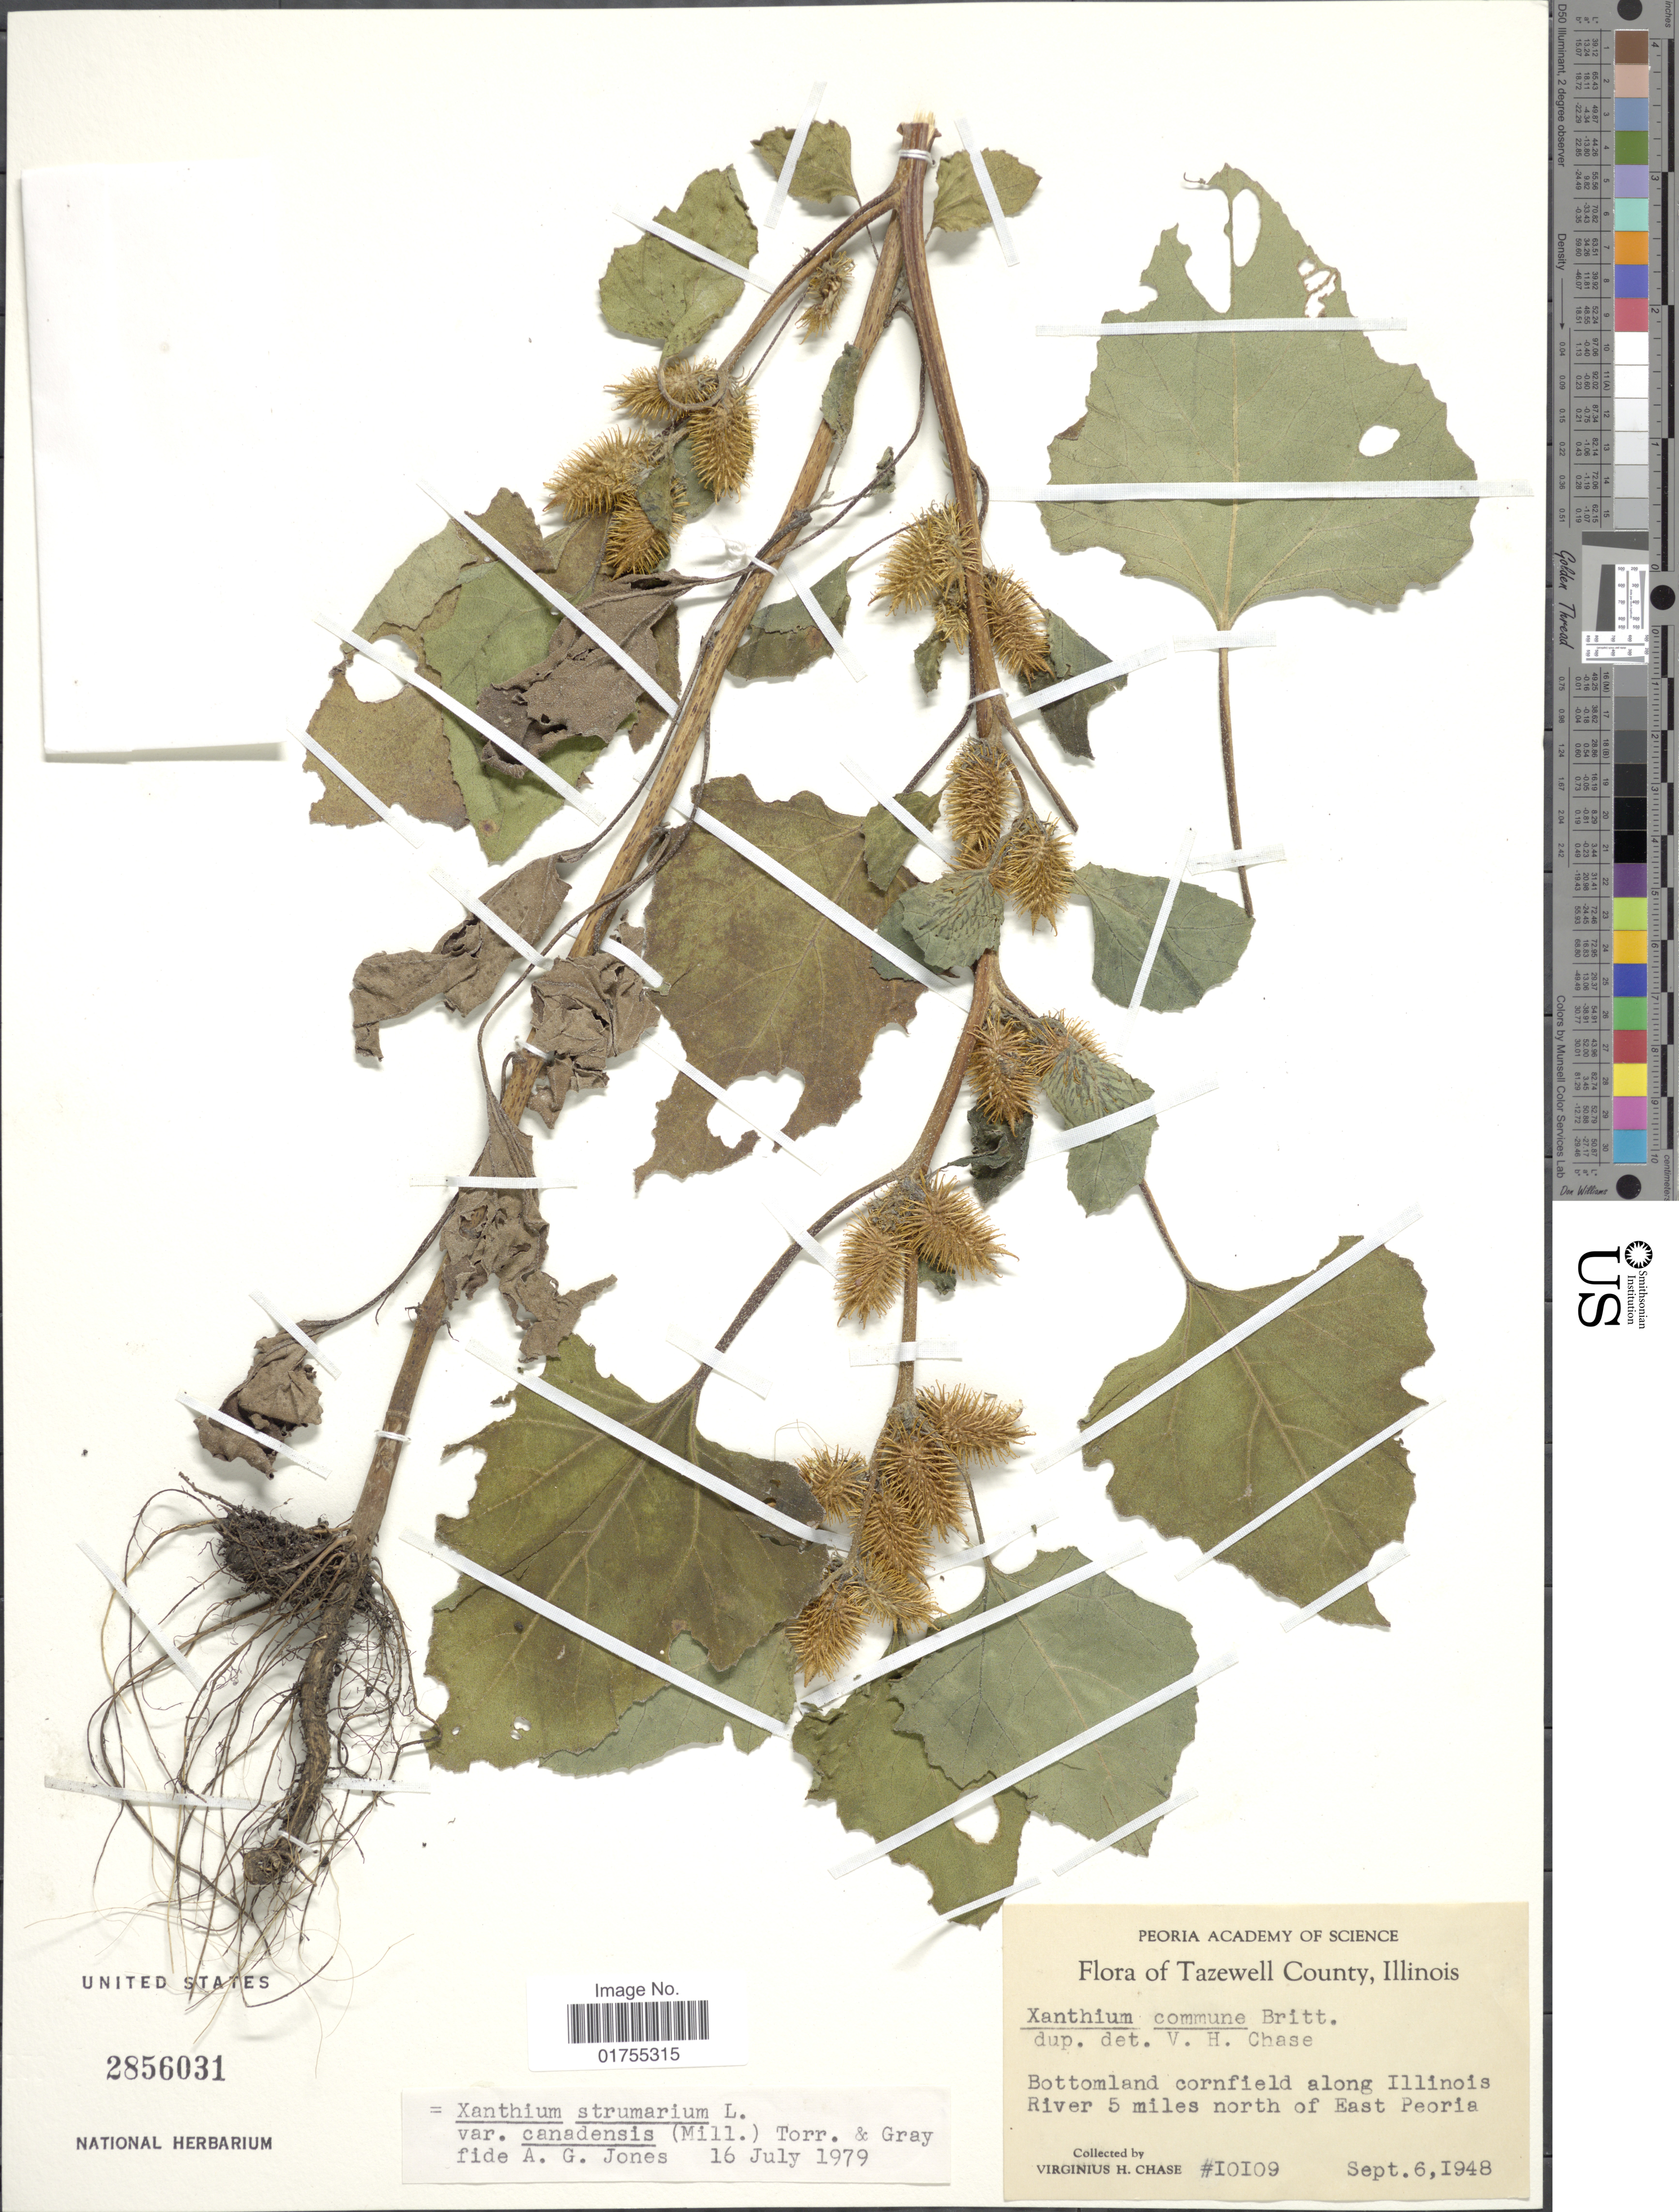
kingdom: Plantae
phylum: Tracheophyta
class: Magnoliopsida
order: Asterales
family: Asteraceae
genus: Xanthium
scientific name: Xanthium strumarium var. canadense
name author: (Mill.) Torr. & A. Gray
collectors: V. H. Chase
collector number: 10109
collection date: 1948-09-06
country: United States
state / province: Illinois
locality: Tazewell County, Bottomland cornfield along Illinois River 5 miles north of East Peoria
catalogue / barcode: US 2856031